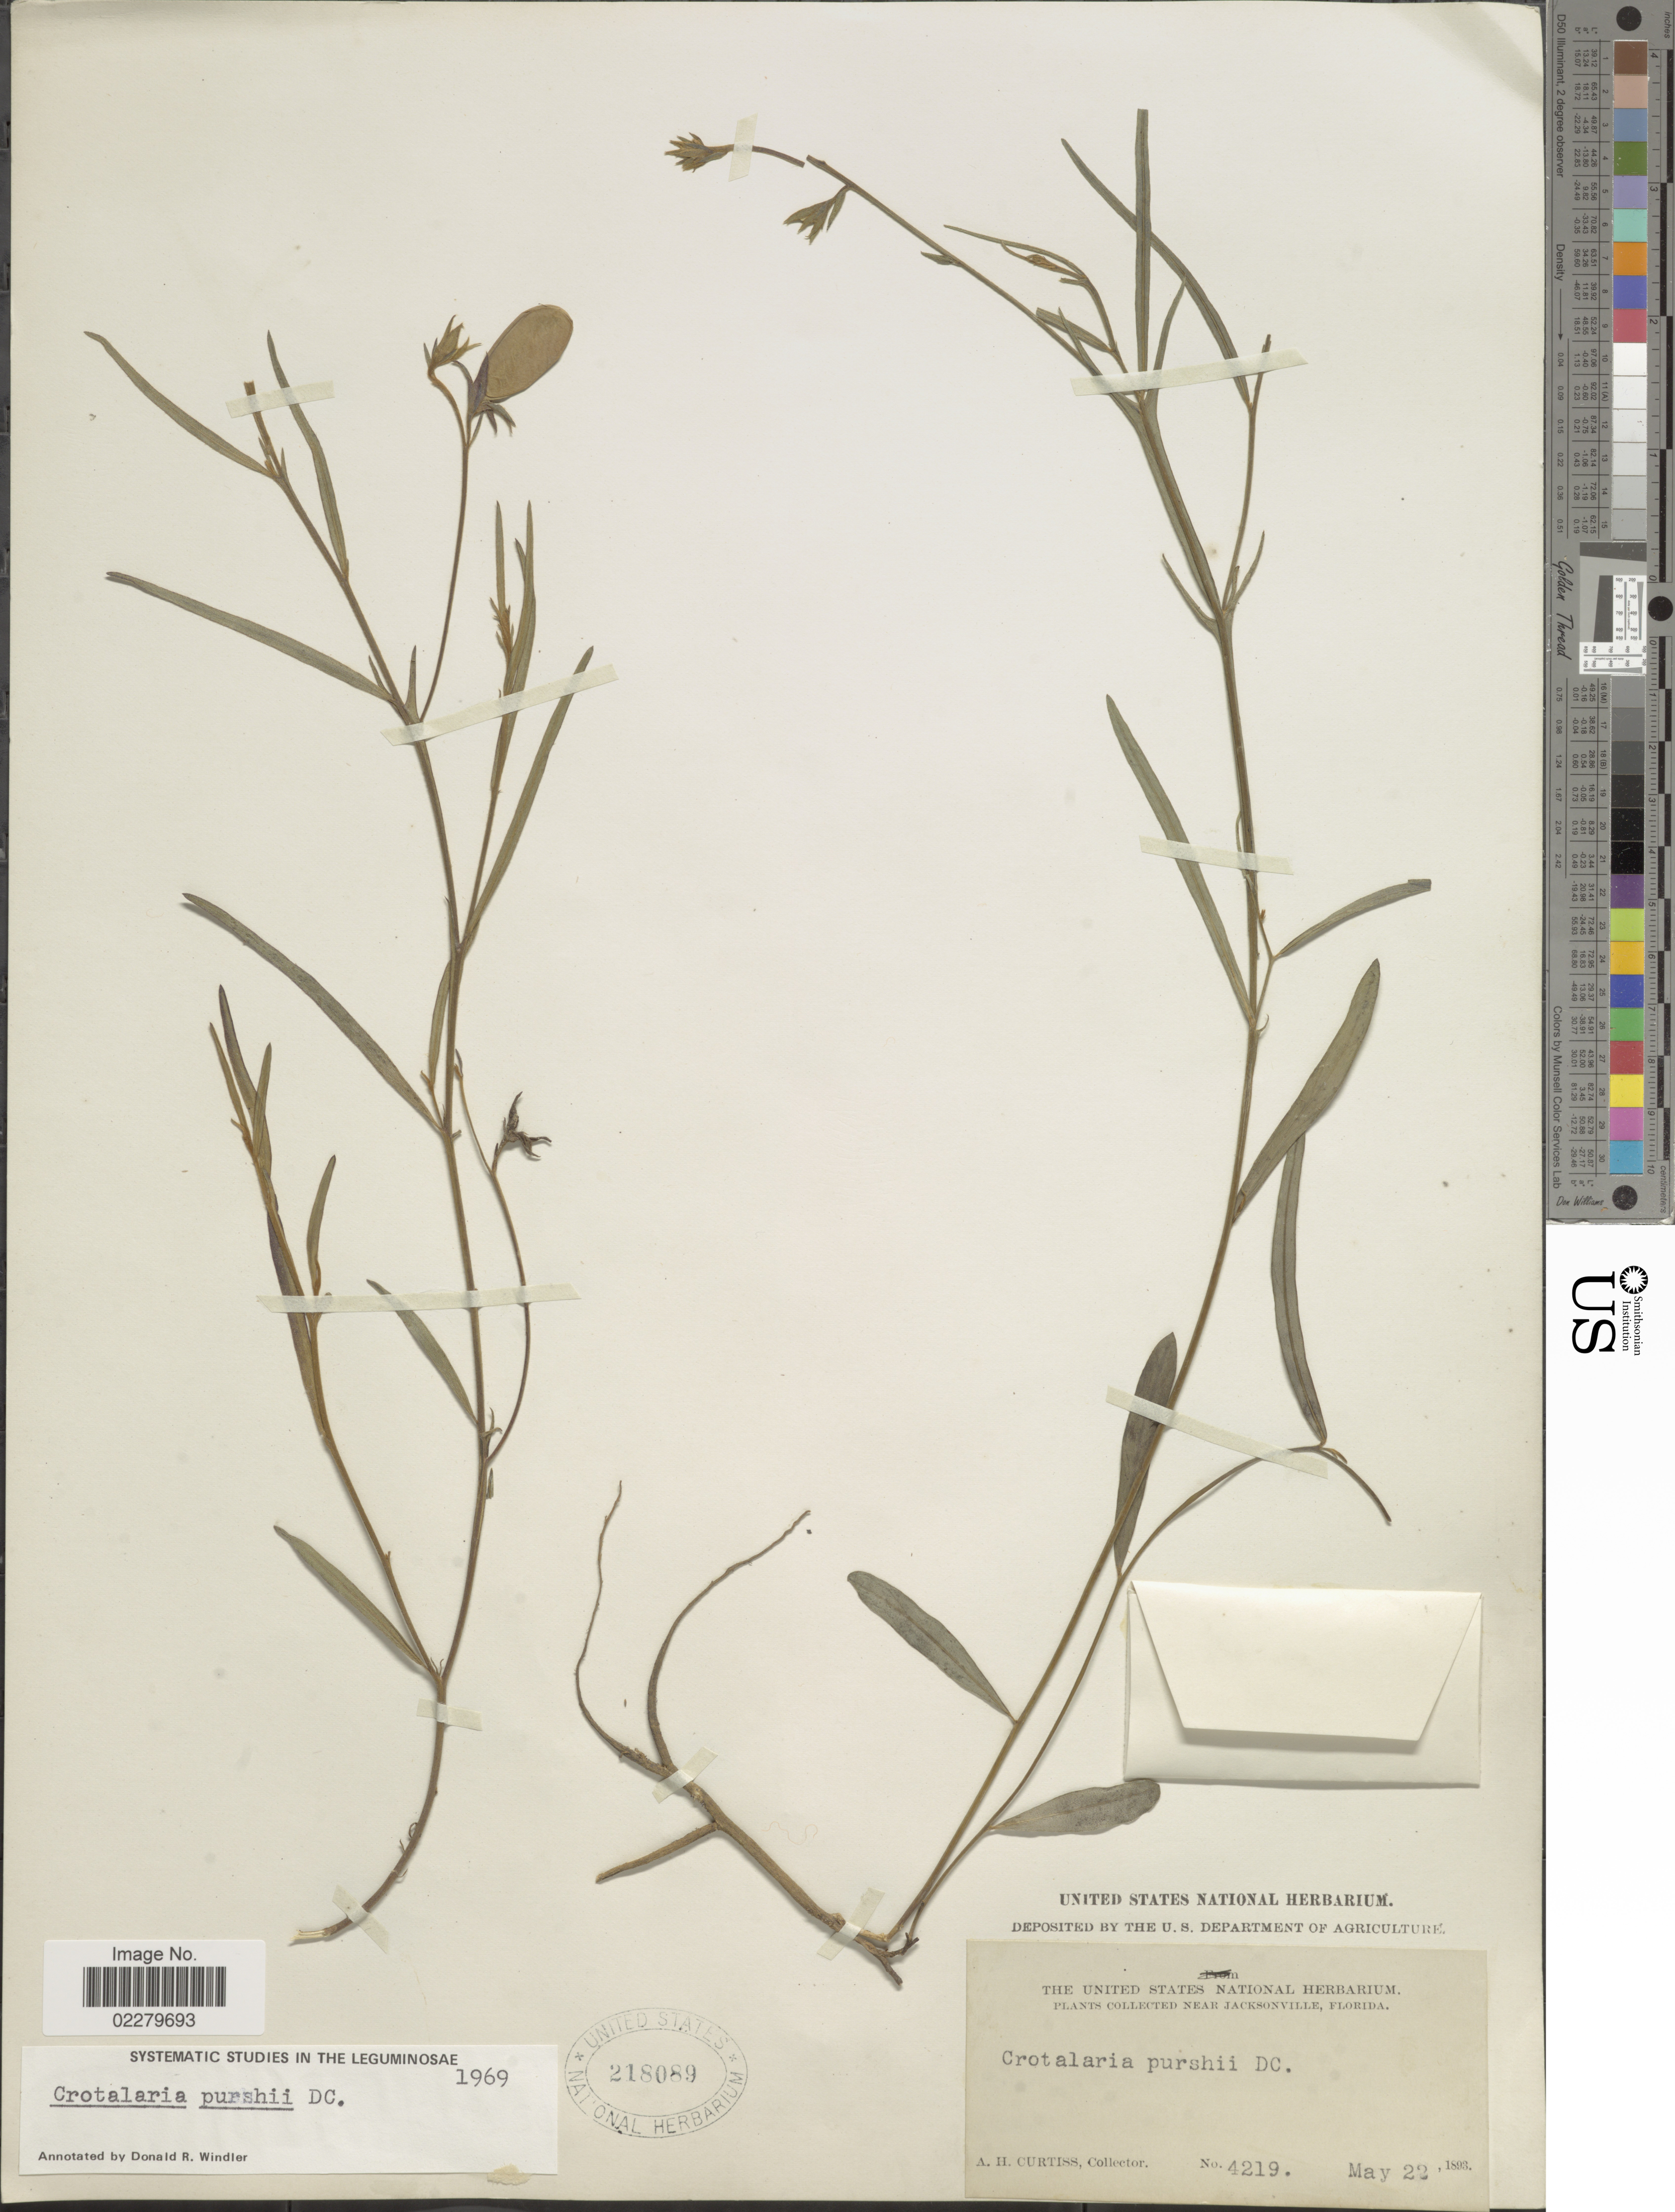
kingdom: Plantae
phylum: Tracheophyta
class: Magnoliopsida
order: Fabales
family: Fabaceae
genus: Crotalaria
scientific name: Crotalaria purshii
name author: DC.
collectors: A. H. Curtiss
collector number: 4219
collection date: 1893-05-22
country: United States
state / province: Florida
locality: Near Jacksonville, Florida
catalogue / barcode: US 218089